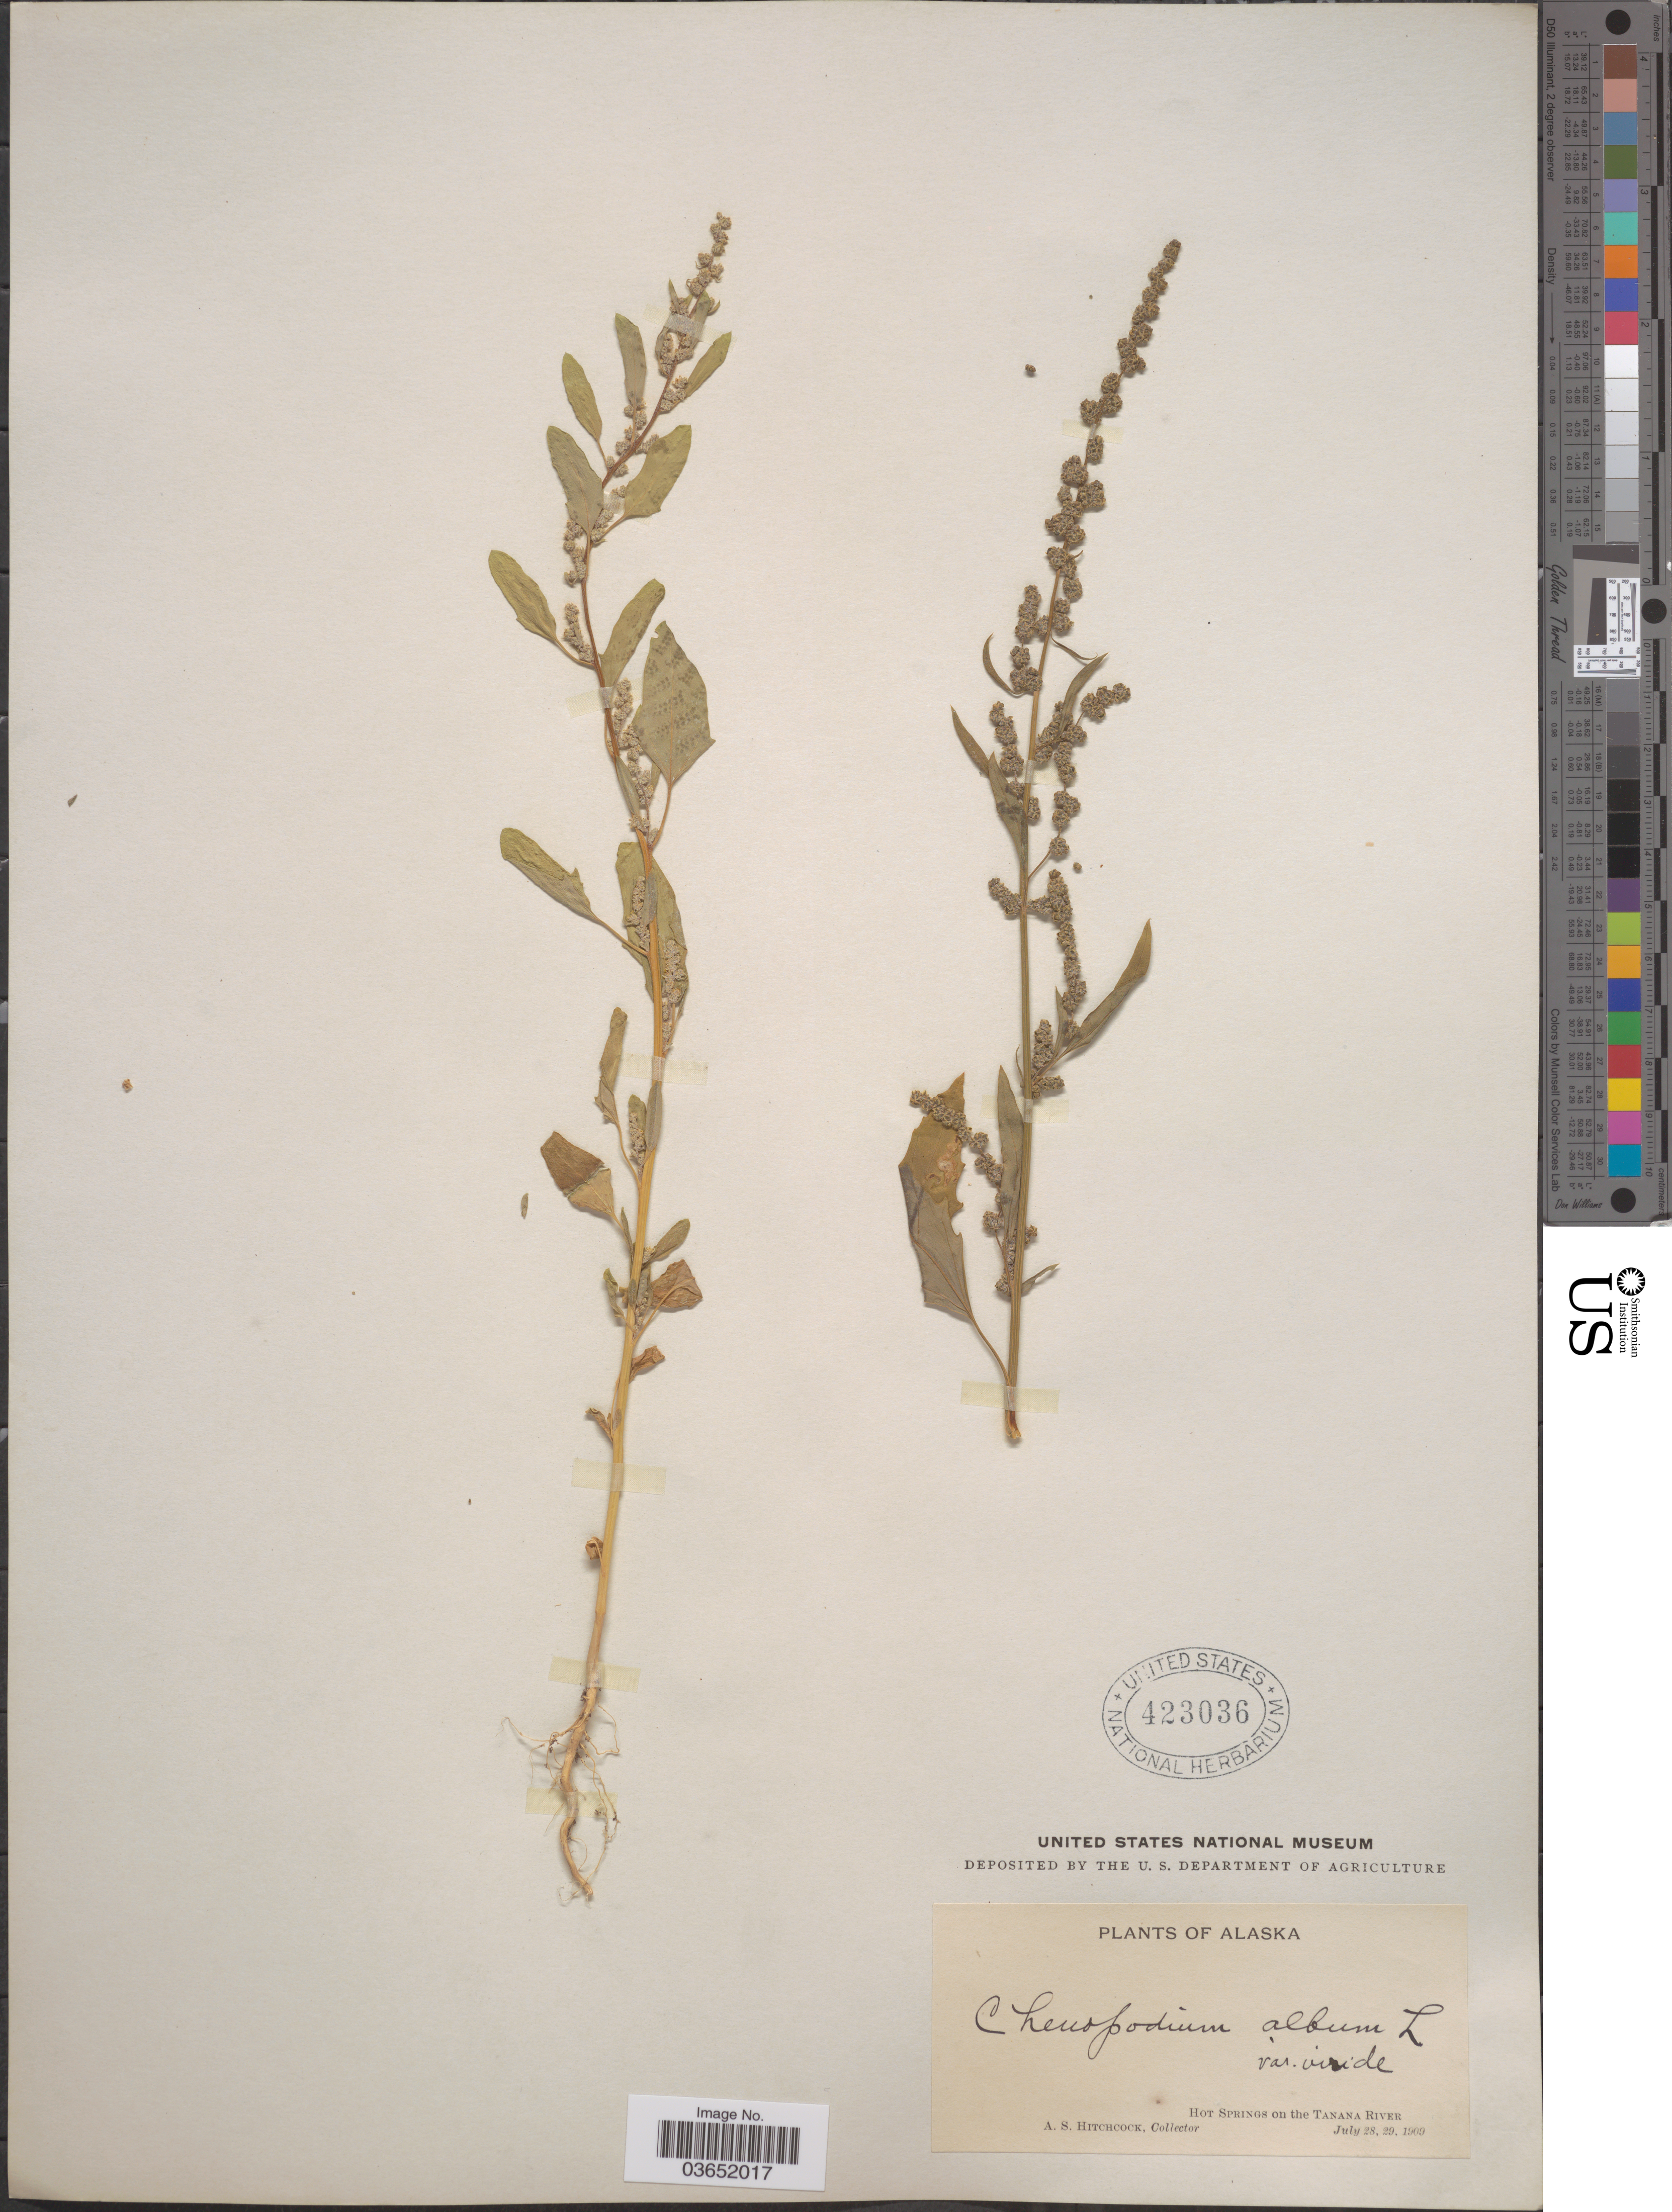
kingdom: Plantae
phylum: Tracheophyta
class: Magnoliopsida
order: Caryophyllales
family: Amaranthaceae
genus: Chenopodium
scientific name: Chenopodium album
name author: L.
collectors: A. S. Hitchcock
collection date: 1909-07-28/1909-07-29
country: United States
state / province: Alaska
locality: Hot Springs on the Tanana River.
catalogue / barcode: US 423036